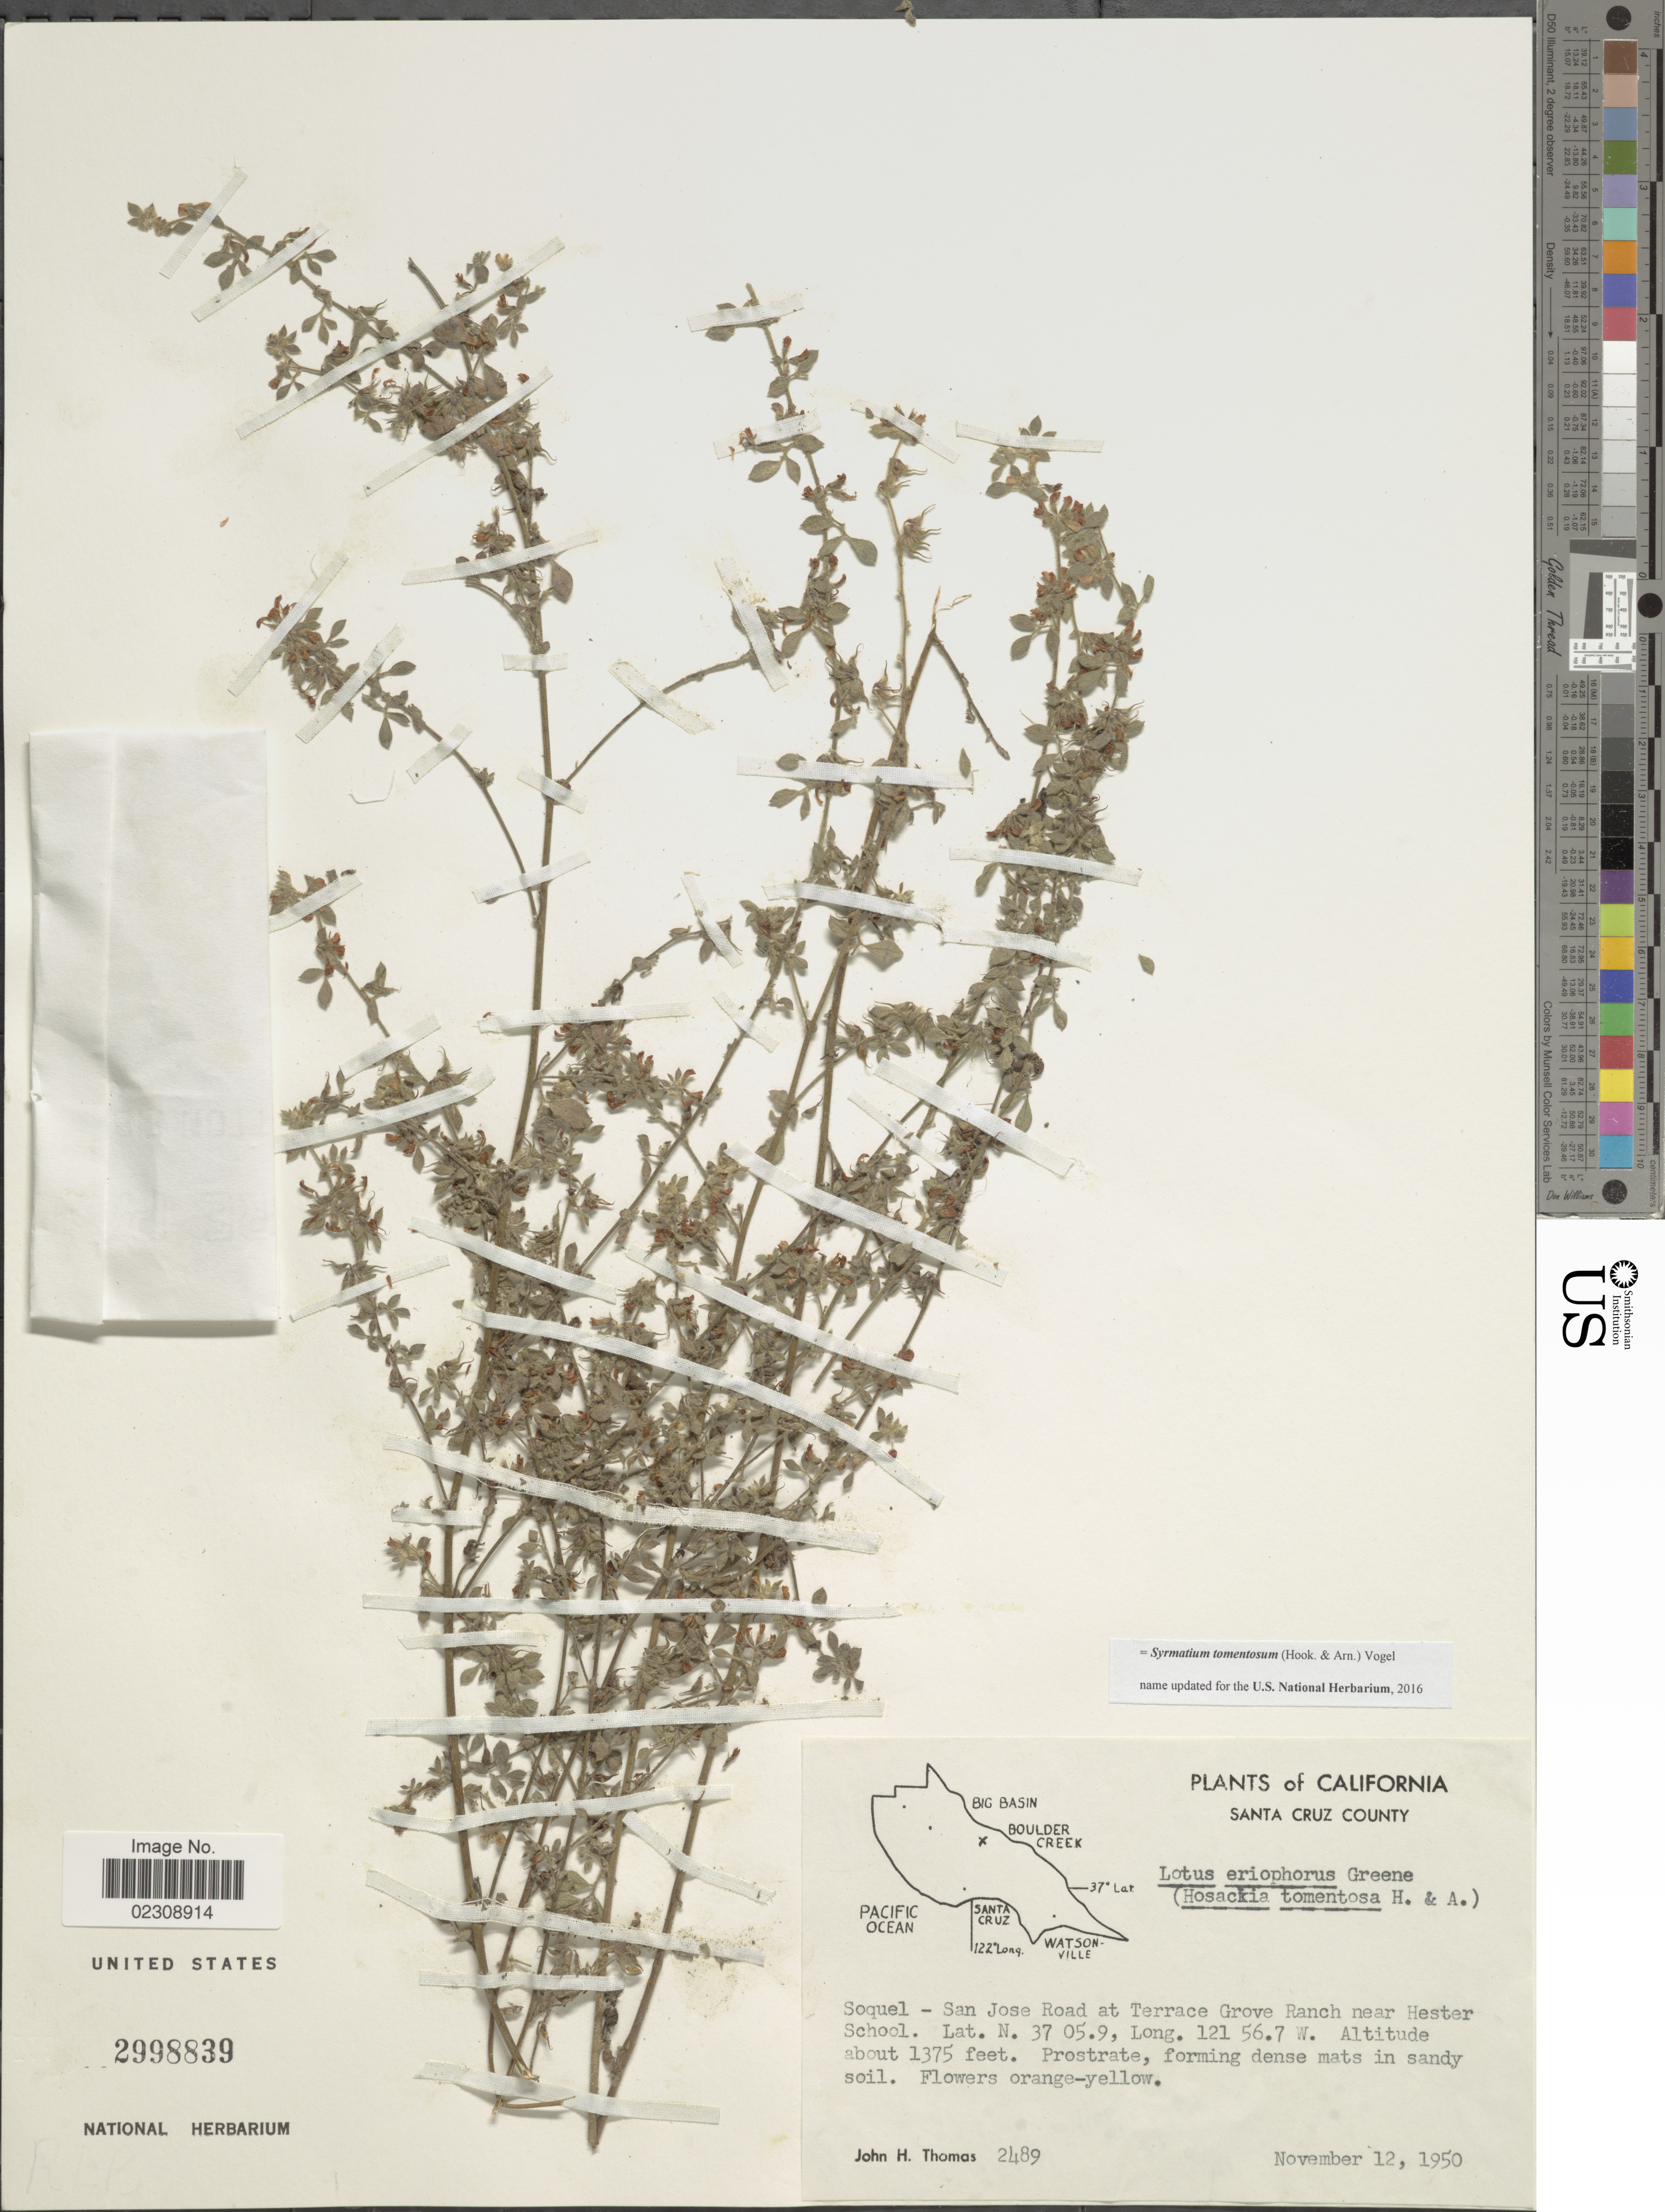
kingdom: Plantae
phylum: Tracheophyta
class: Magnoliopsida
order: Fabales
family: Fabaceae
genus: Syrmatium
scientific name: Syrmatium tomentosum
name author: (Hook. & Arn.) Vogel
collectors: J. H. Thomas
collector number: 24889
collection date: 1950-11-12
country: United States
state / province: California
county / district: Santa Cruz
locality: Santa Cruz County. Soquel - San Jose Road at Terrace Grove Ranch near Hester School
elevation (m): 419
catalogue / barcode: US 2998839